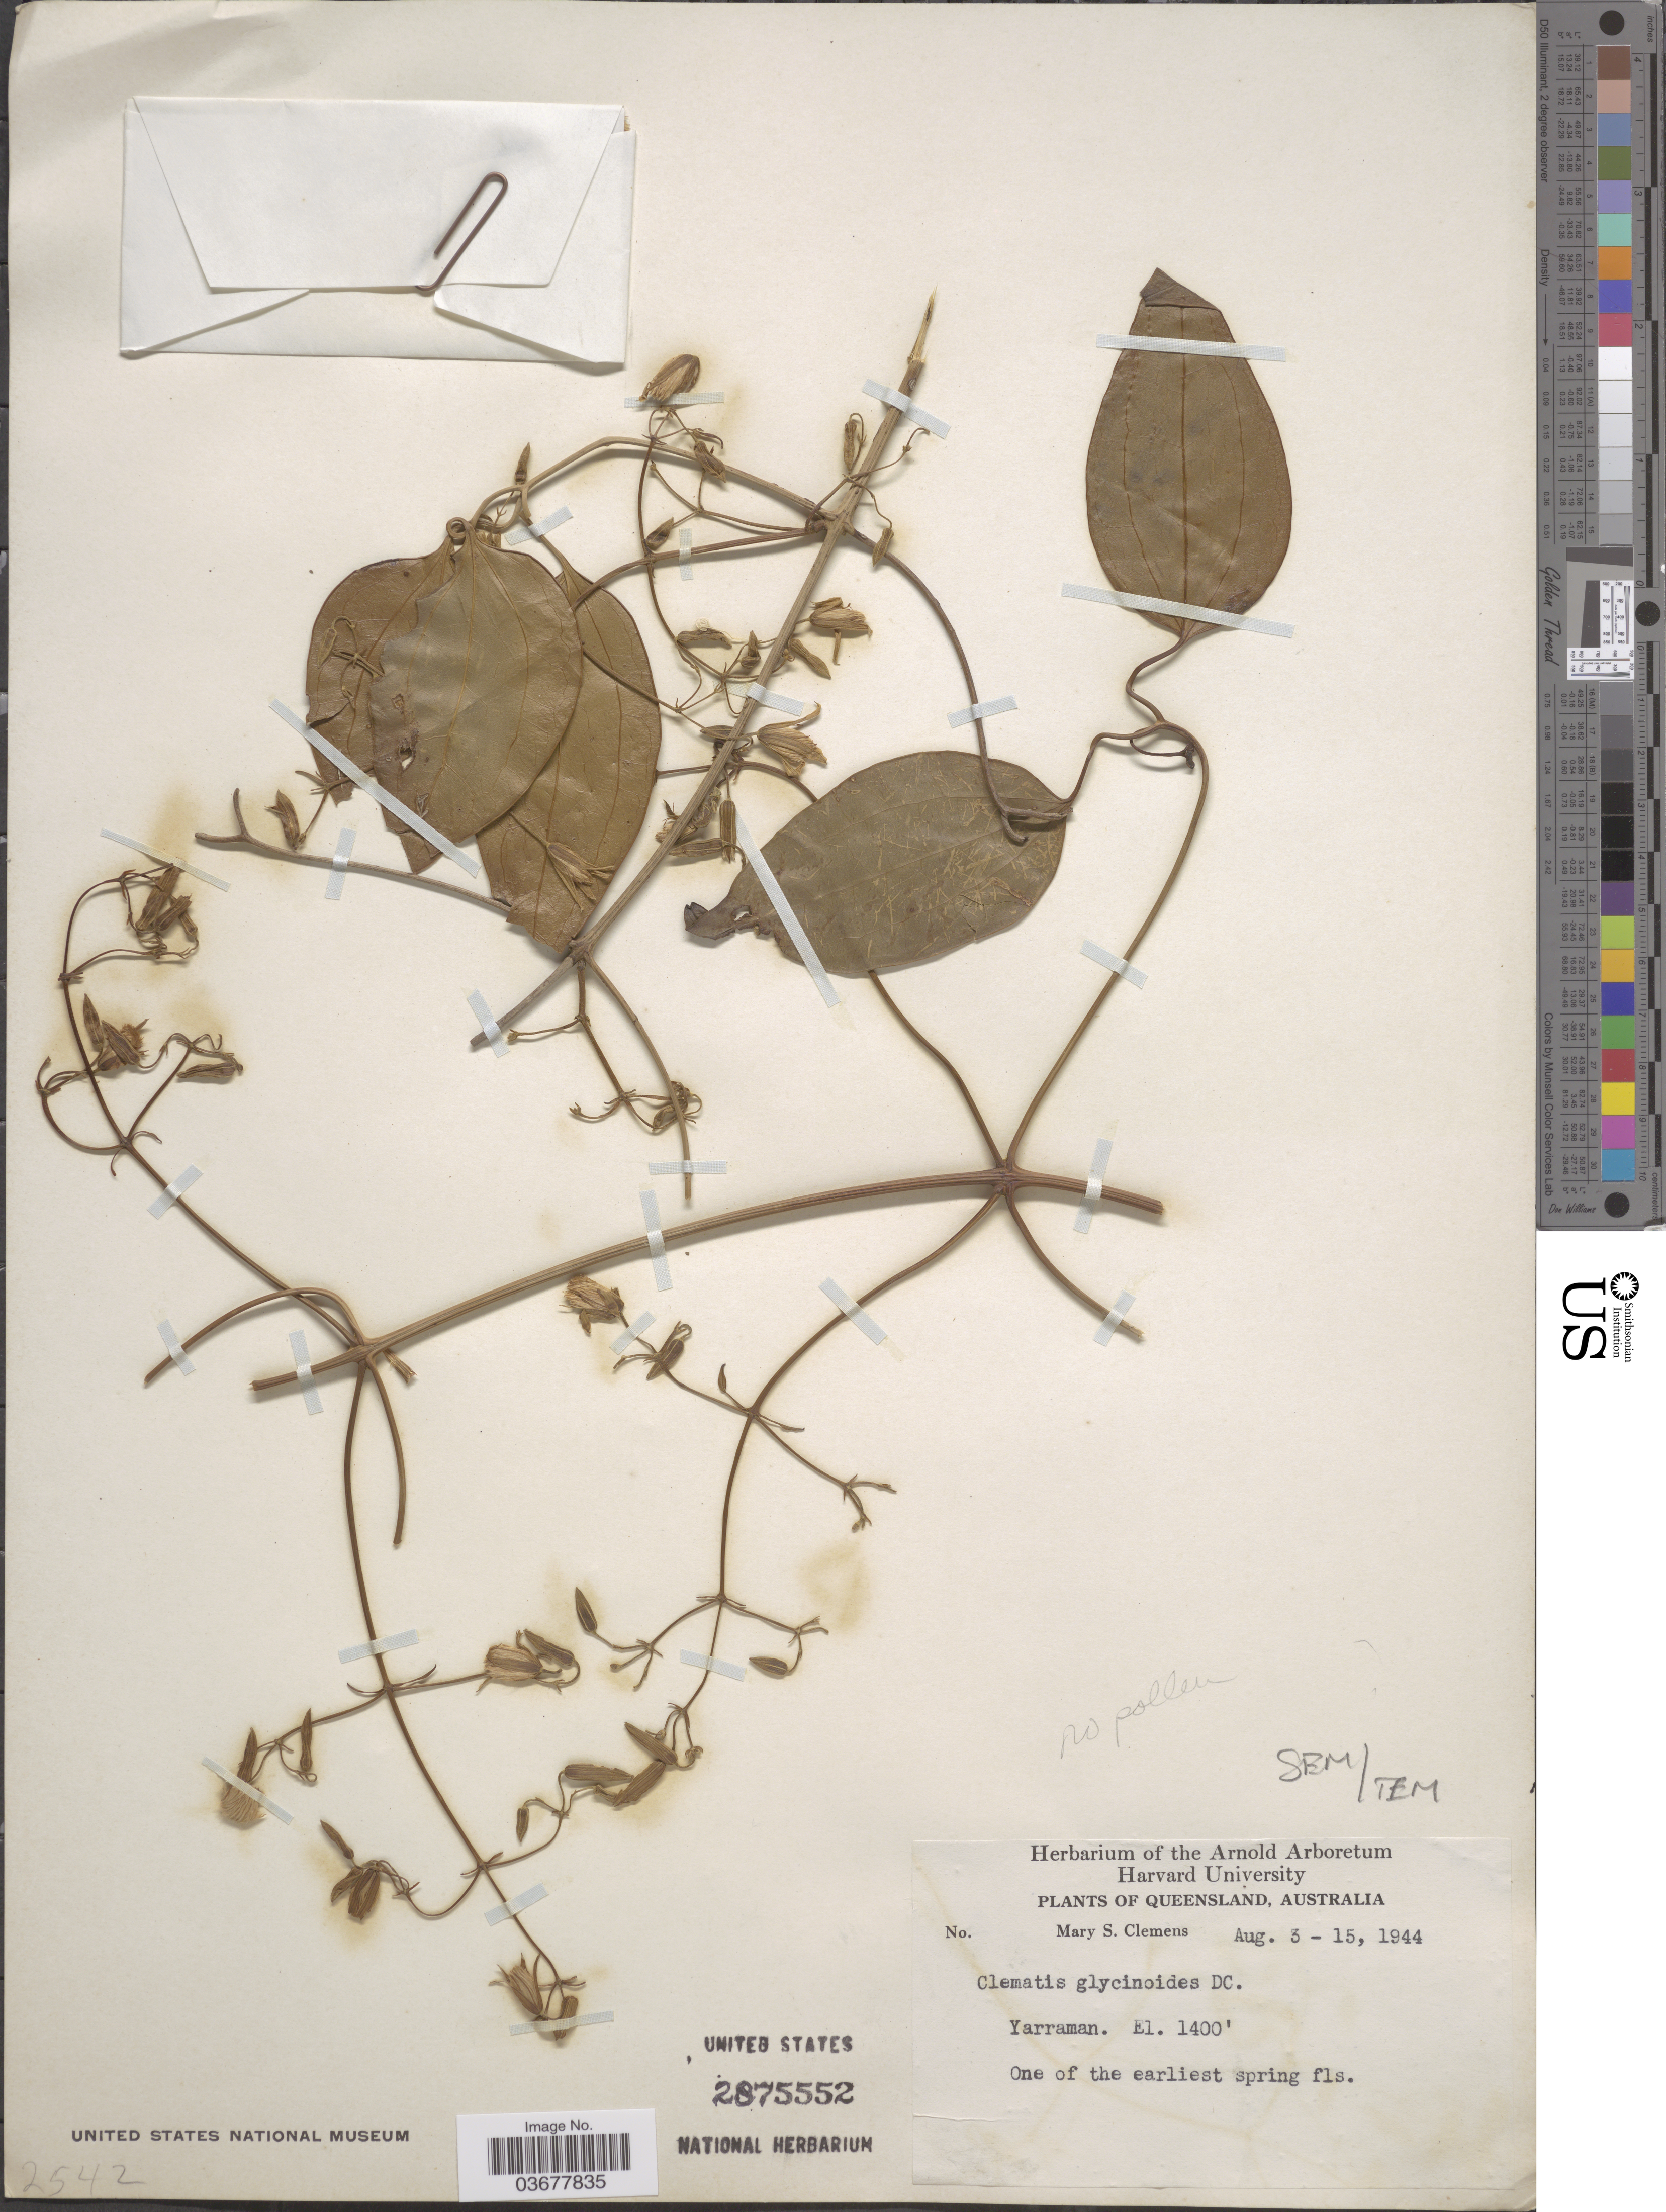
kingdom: Plantae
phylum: Tracheophyta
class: Magnoliopsida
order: Ranunculales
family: Ranunculaceae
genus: Clematis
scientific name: Clematis glycinoides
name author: DC.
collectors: M. S. Clemens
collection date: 1944-08-03/1944-08-15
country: Australia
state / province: Queensland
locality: Yarraman.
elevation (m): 427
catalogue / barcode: US 2875552